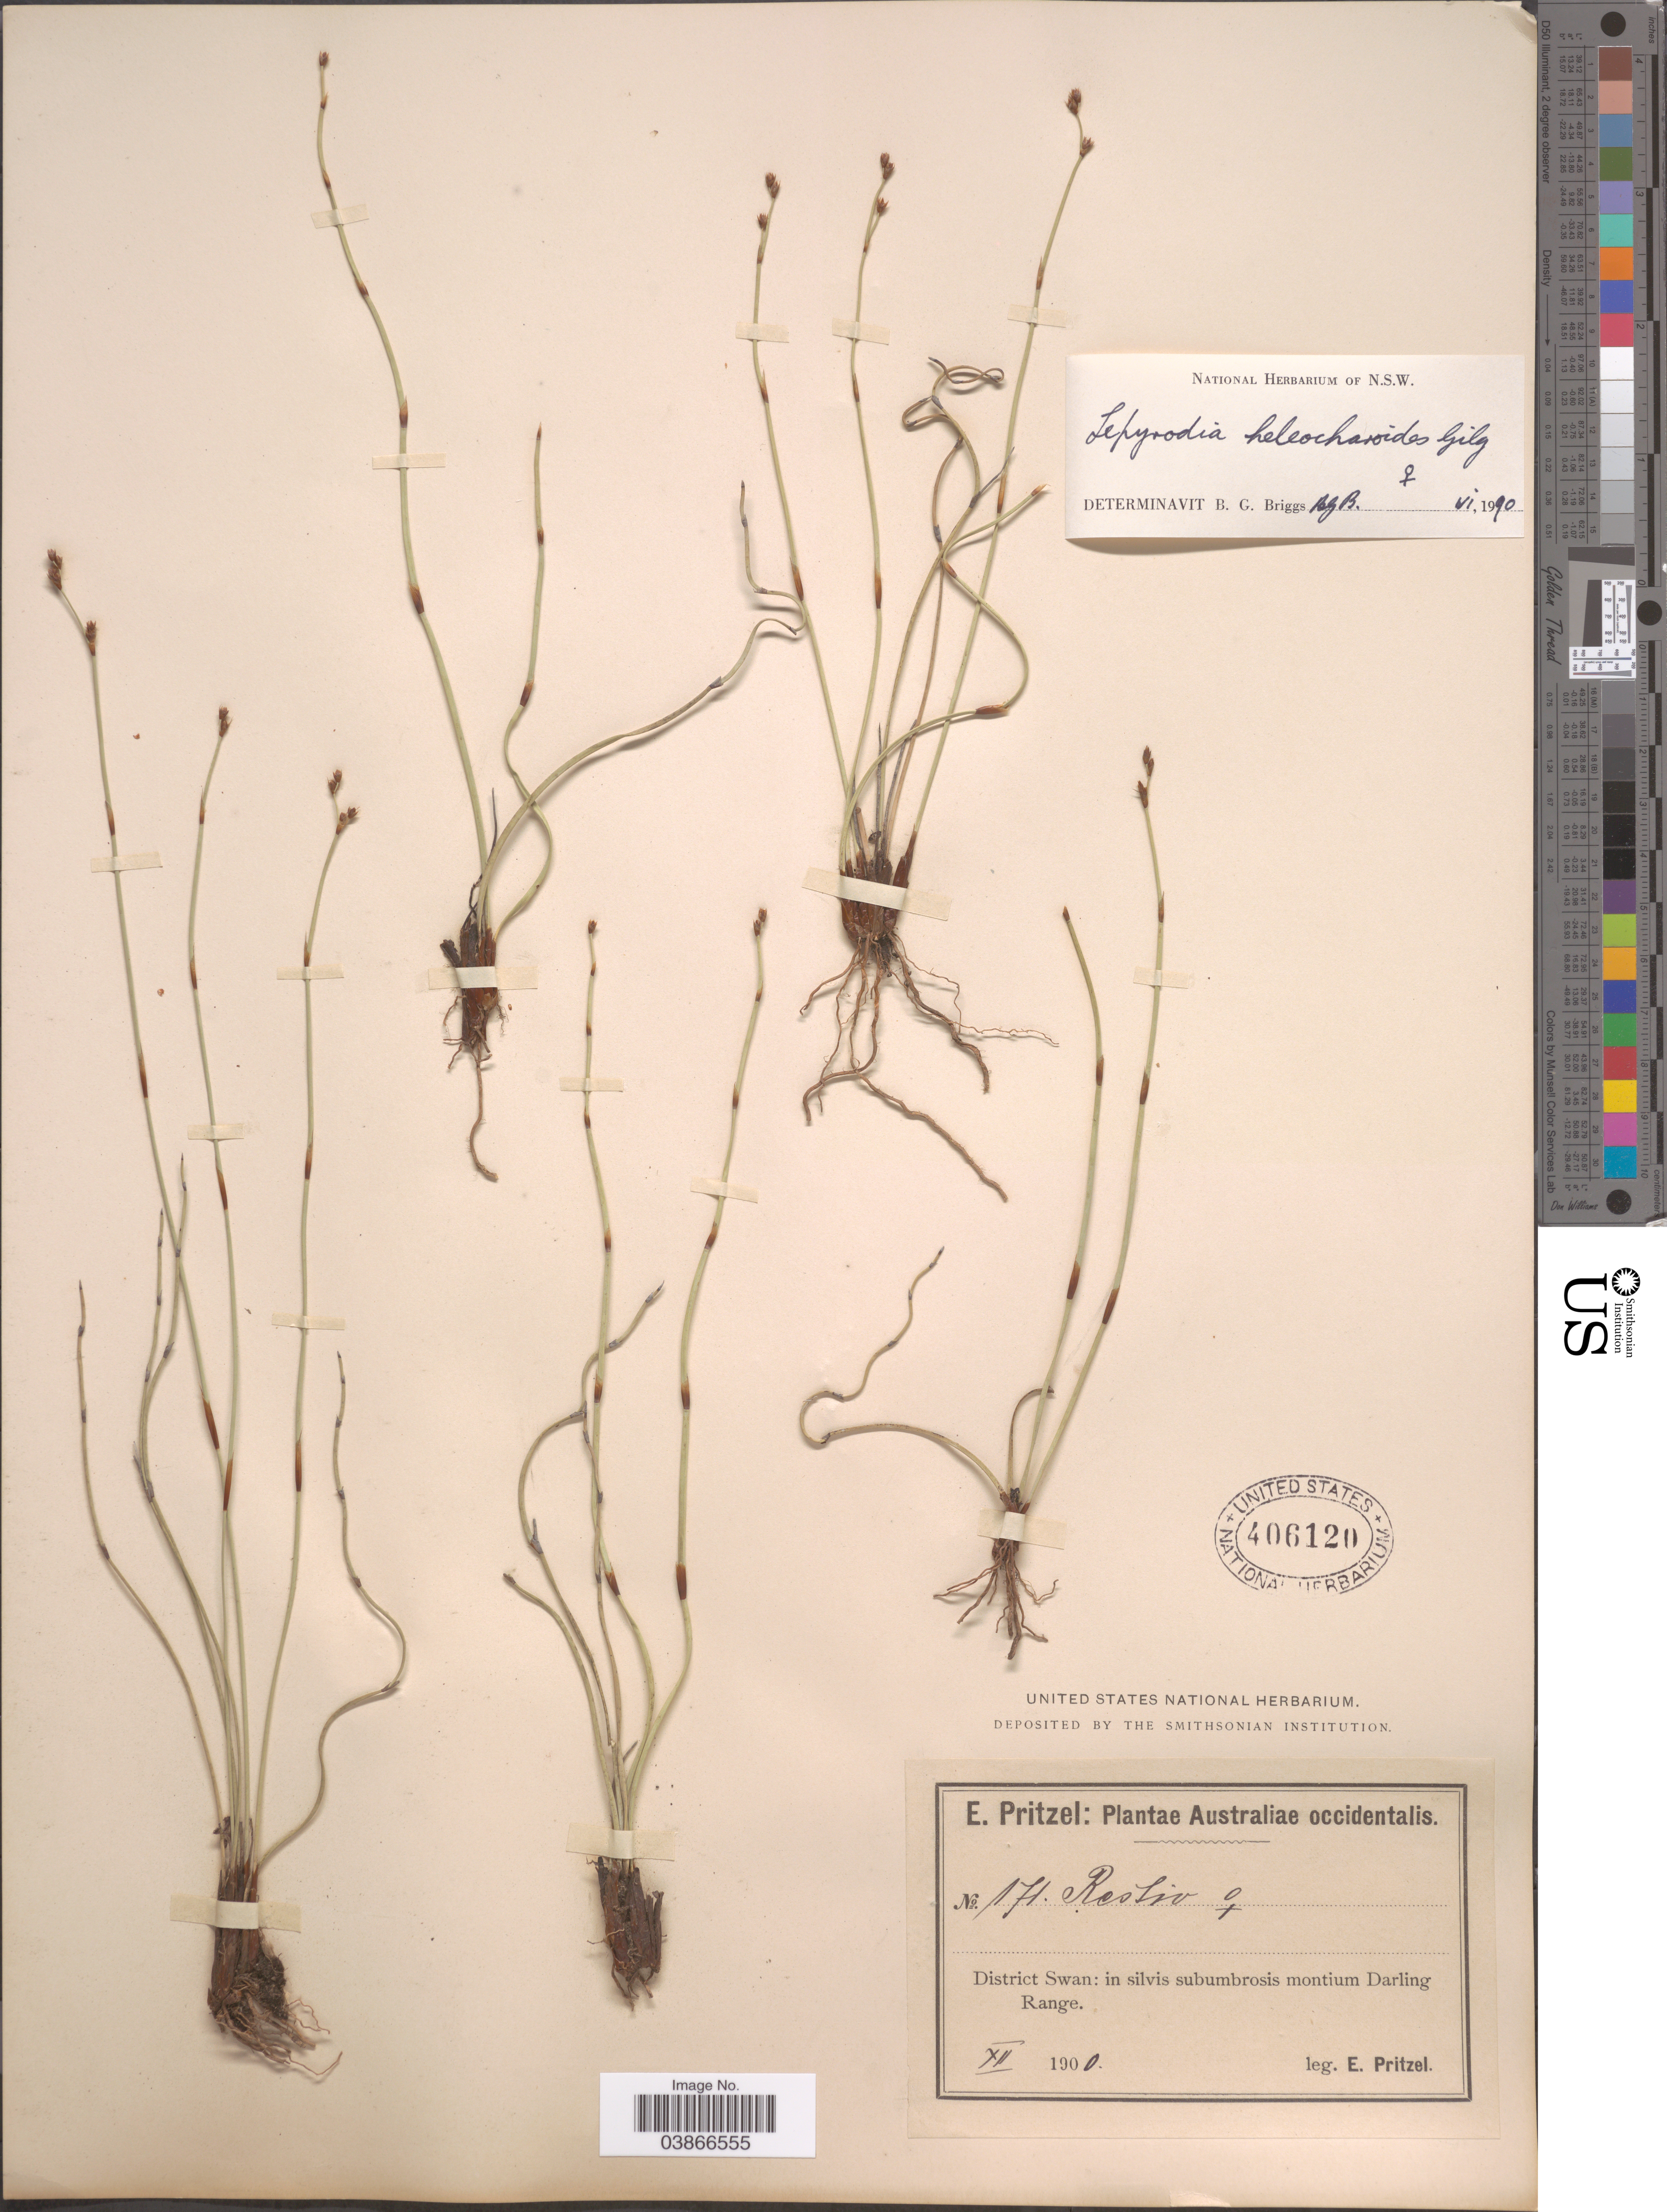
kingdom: Plantae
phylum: Tracheophyta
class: Liliopsida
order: Poales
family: Restionaceae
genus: Lepyrodia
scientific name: Lepyrodia heleocharoides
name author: Gilg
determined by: Briggs, Barbara G.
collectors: E. G. Pritzel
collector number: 171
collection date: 1900-12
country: Australia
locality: Australiae occidentalis. District Swan: in silvis subumbrosis montium Darling Range.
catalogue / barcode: US 406120